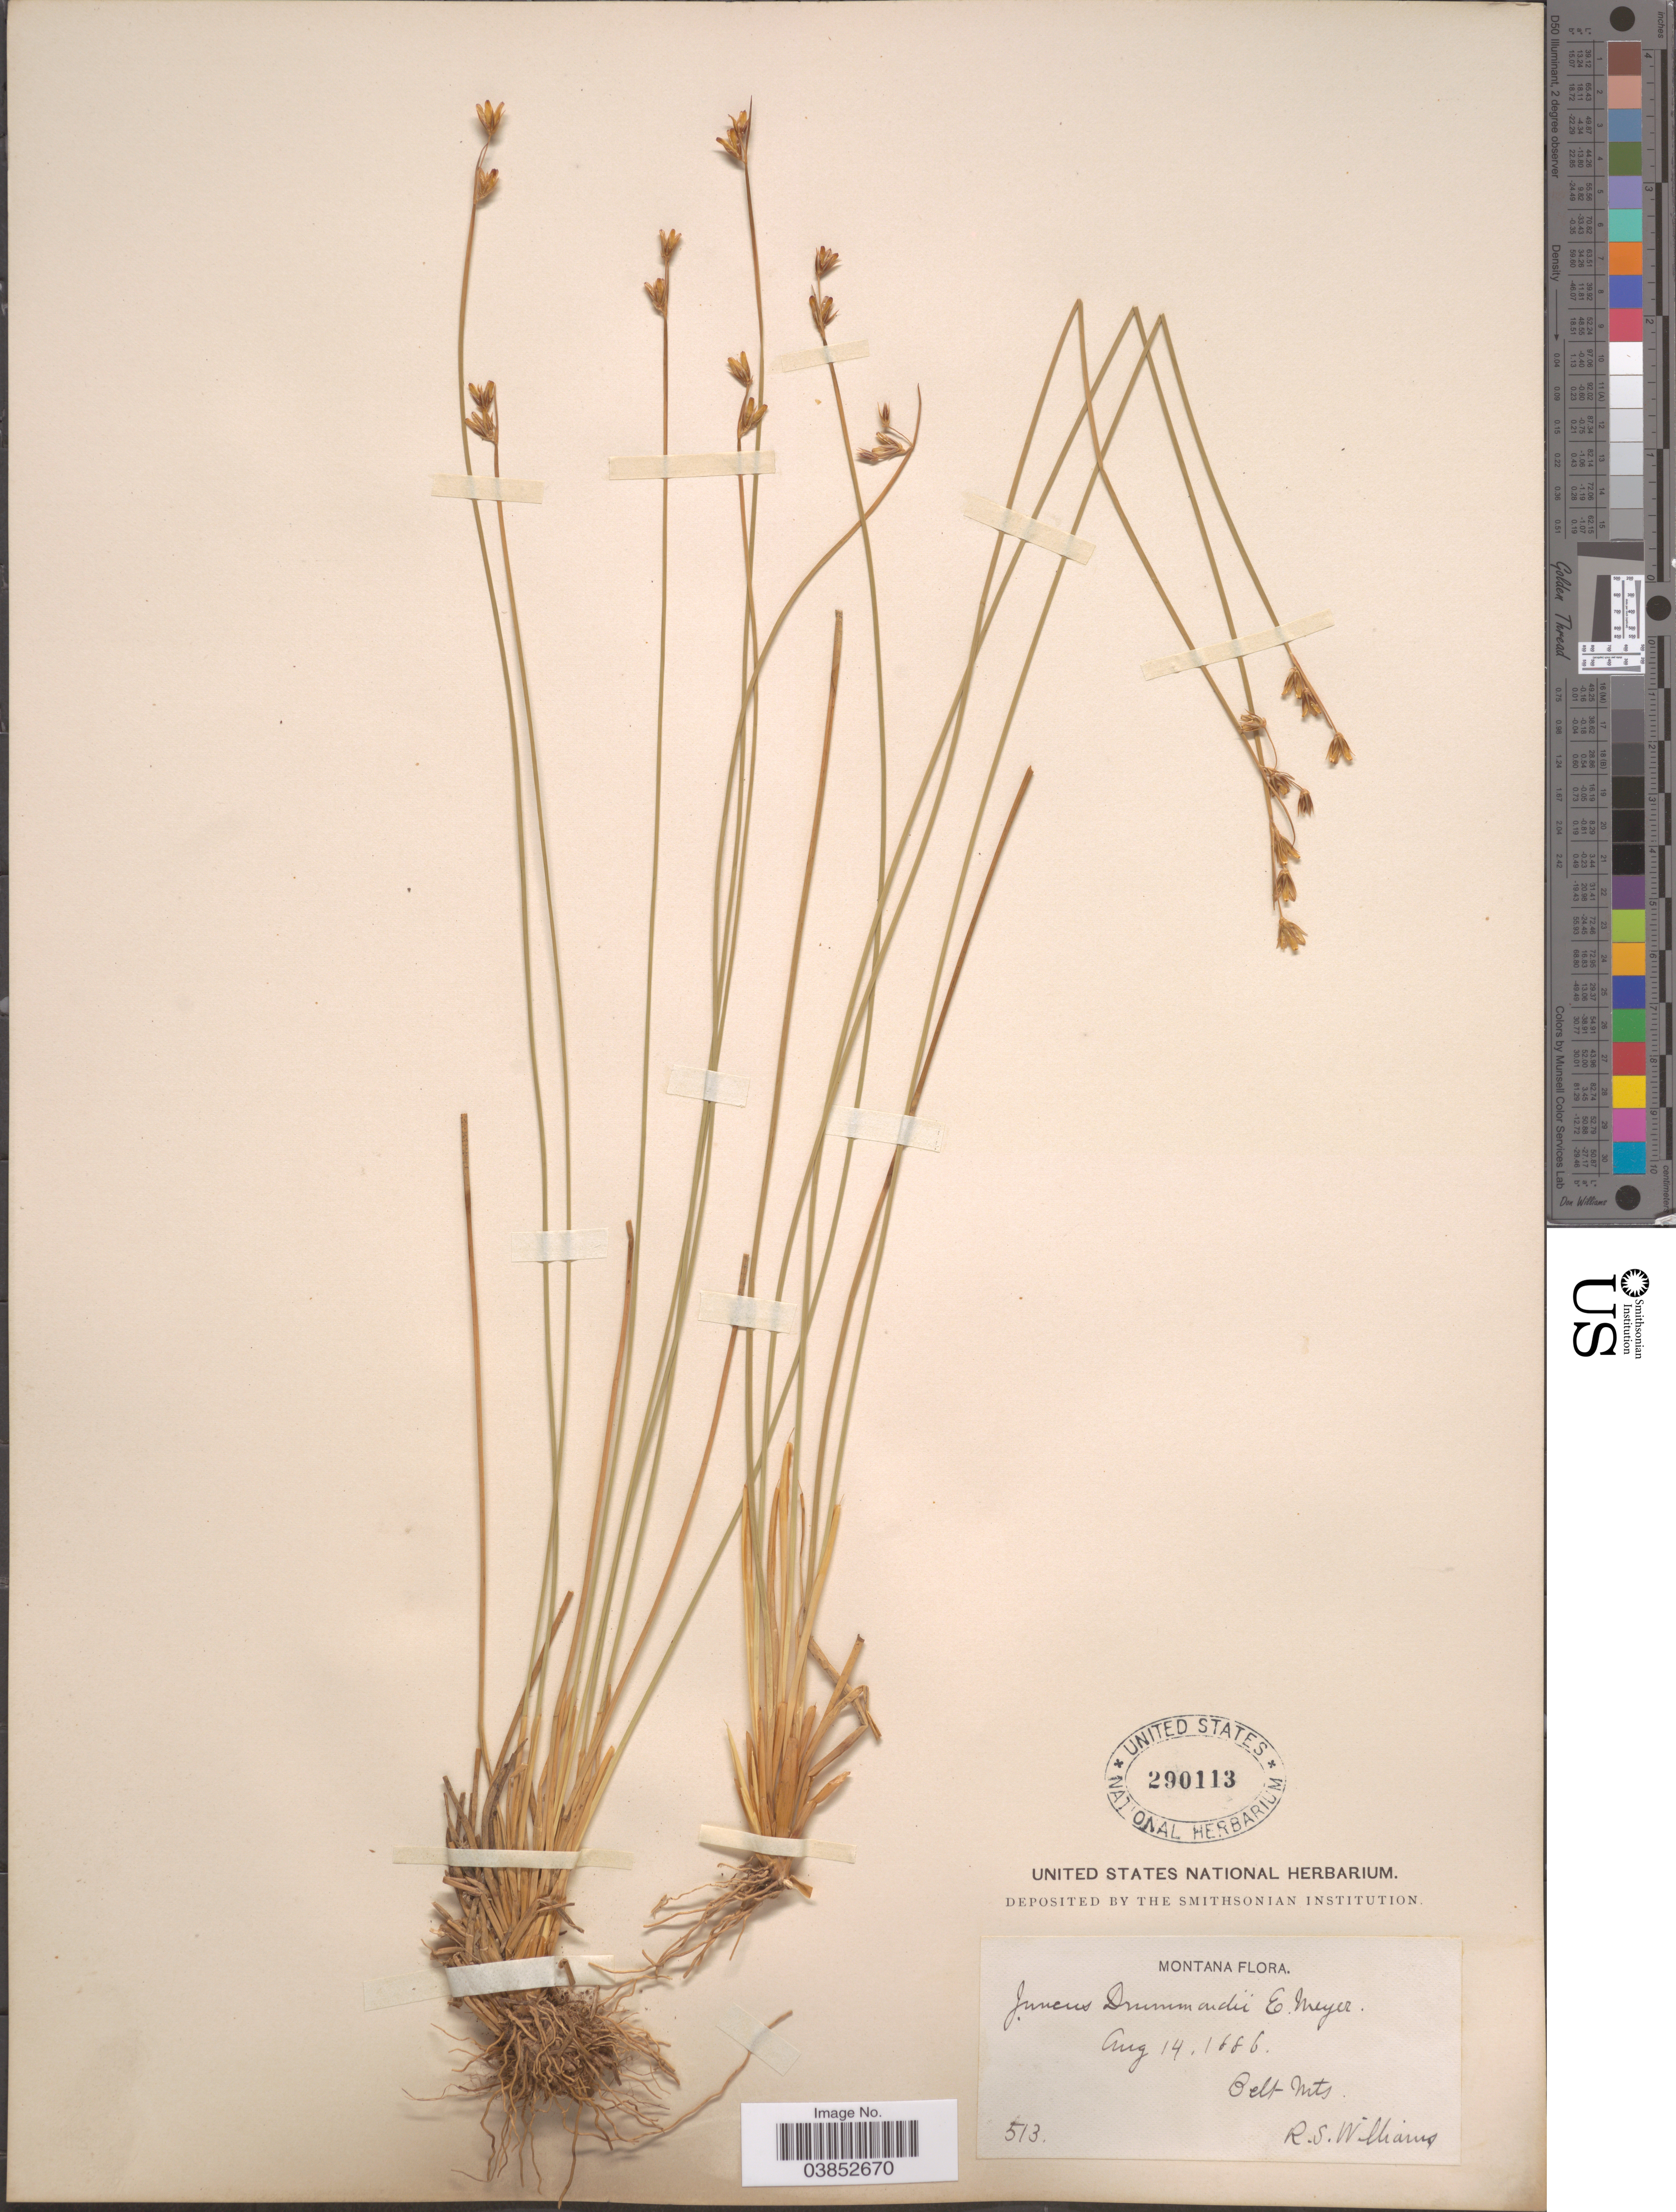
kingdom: Plantae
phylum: Tracheophyta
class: Liliopsida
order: Poales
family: Juncaceae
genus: Juncus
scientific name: Juncus drummondii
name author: E. Mey.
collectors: R. S. Williams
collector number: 513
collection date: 1886-08-14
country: United States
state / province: Montana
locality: Belt Mts.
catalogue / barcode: US 290113